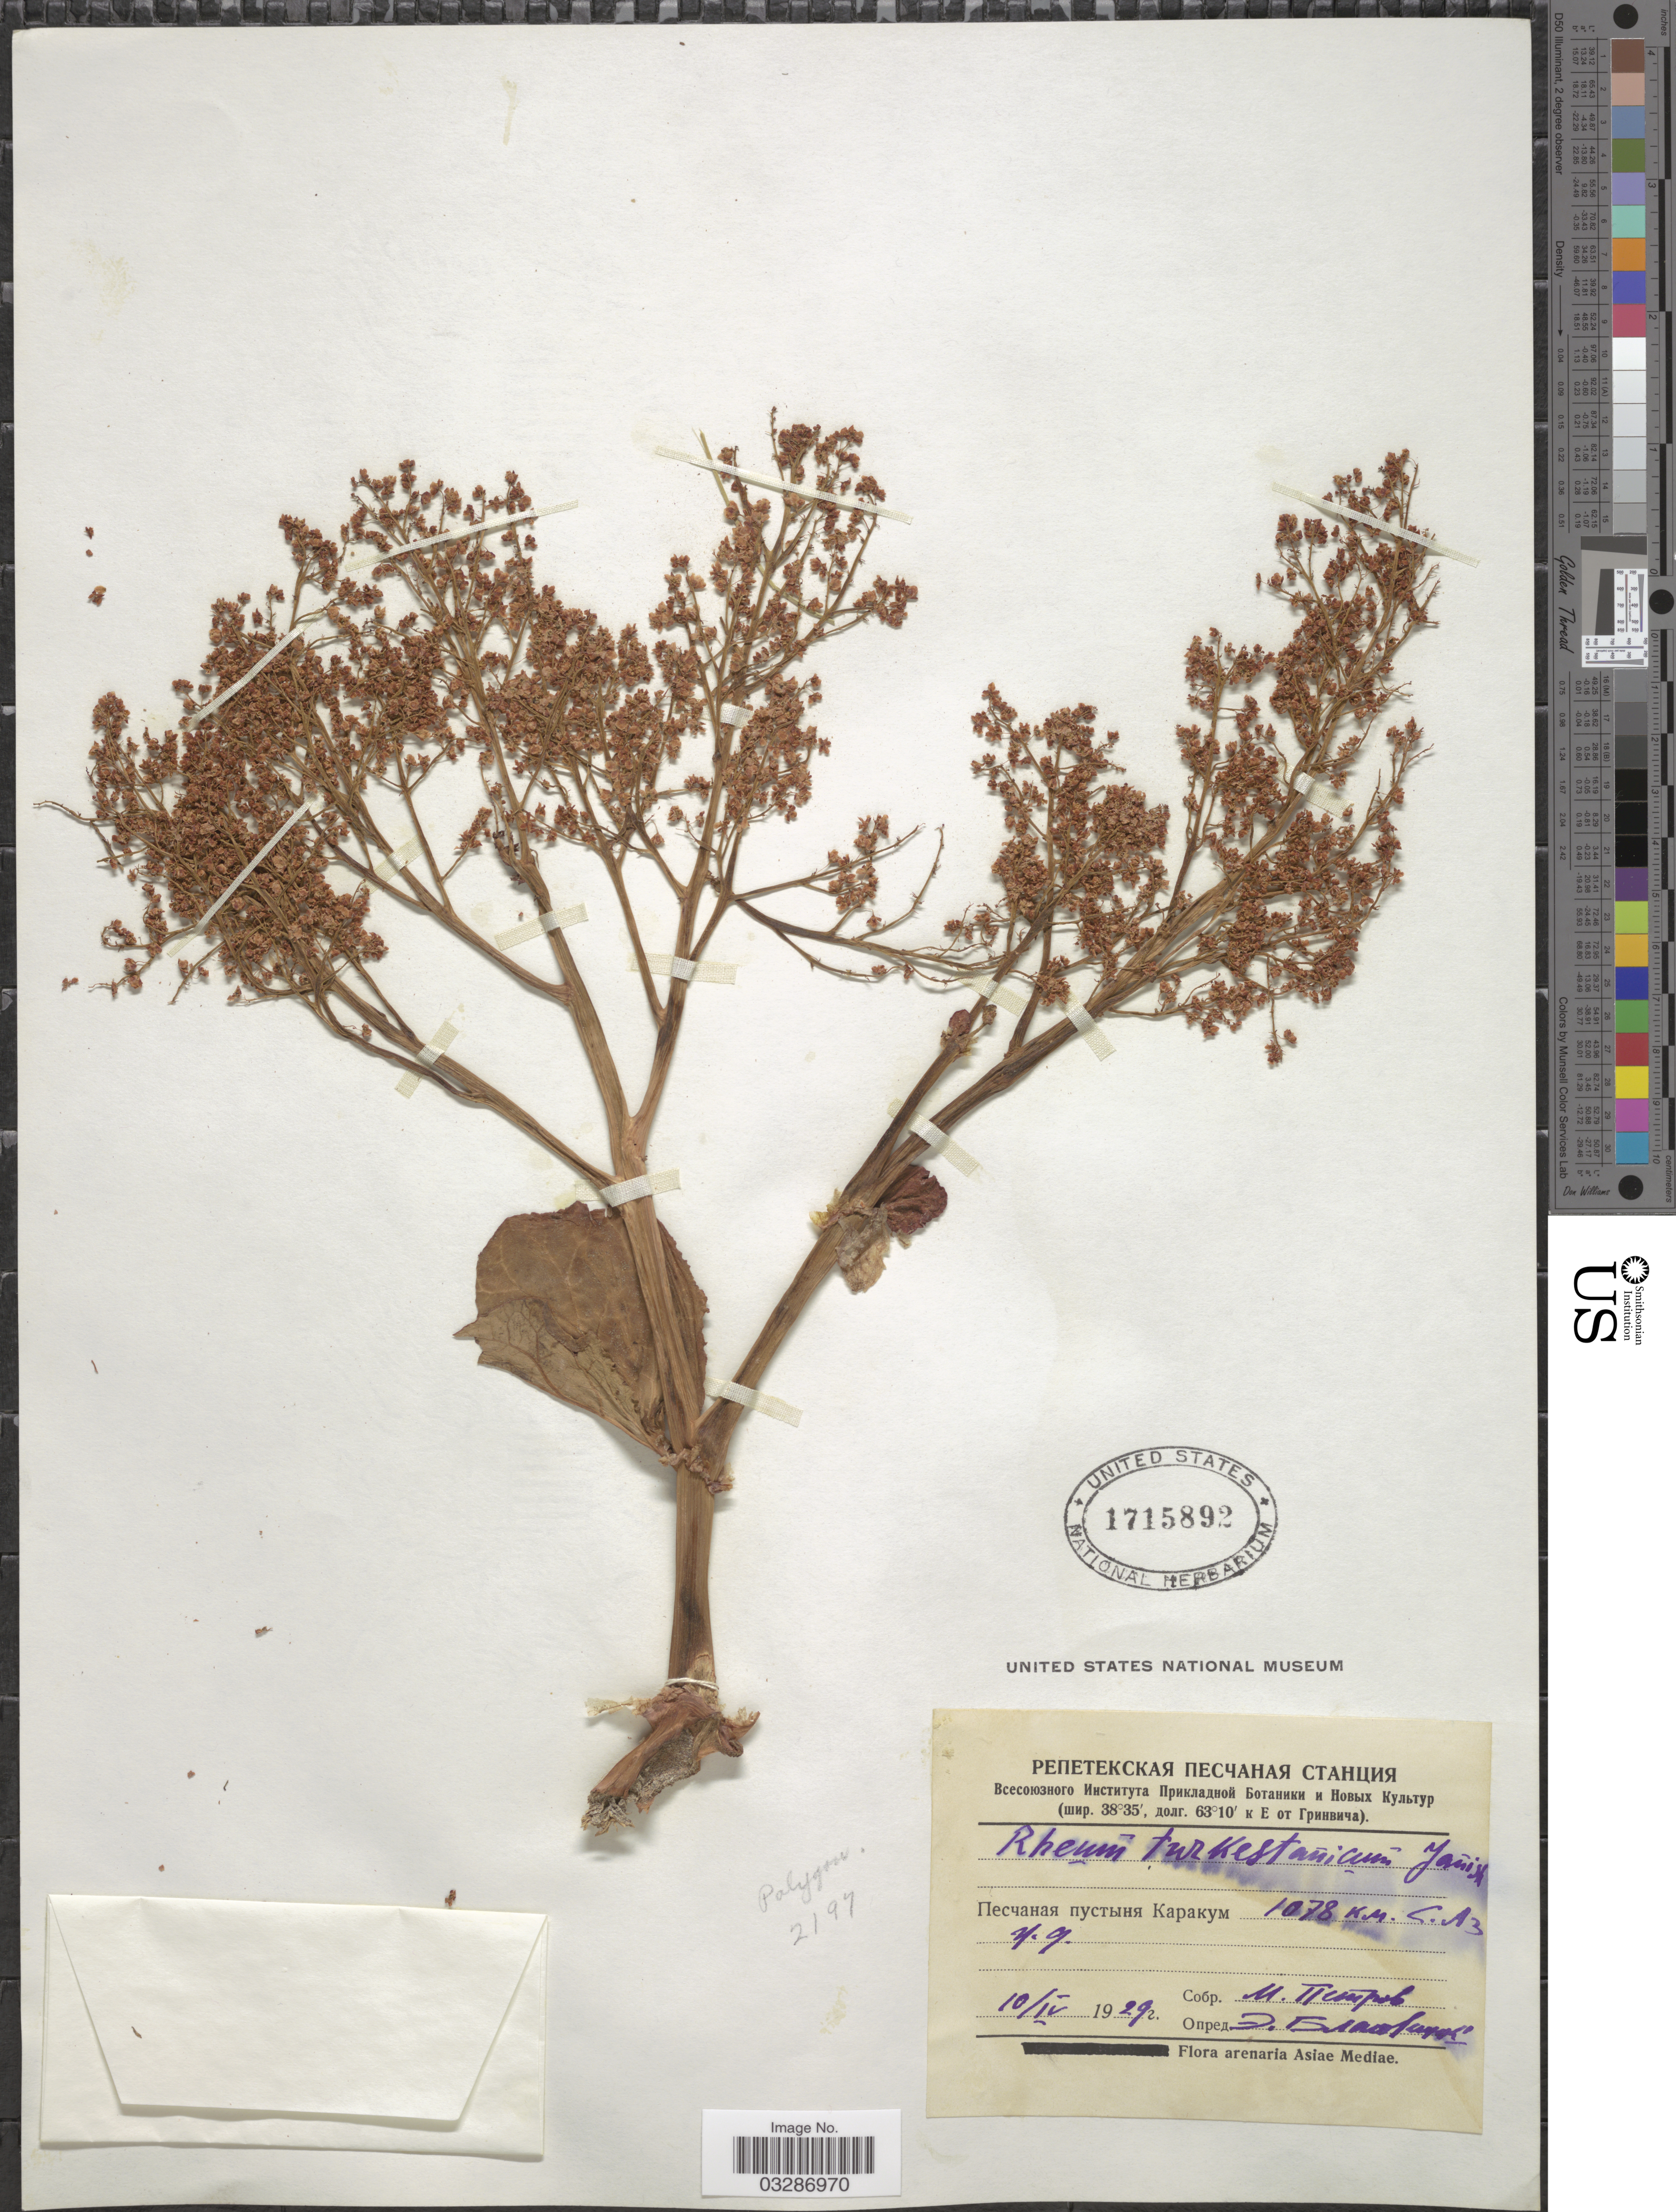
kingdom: Plantae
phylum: Tracheophyta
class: Magnoliopsida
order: Caryophyllales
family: Polygonaceae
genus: Rheum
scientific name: Rheum turkestanicum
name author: Janisch.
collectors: M. Petrov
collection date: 1929-04-10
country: Turkmenistan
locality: Karakum Desert, Repetek Station.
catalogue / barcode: US 1715892